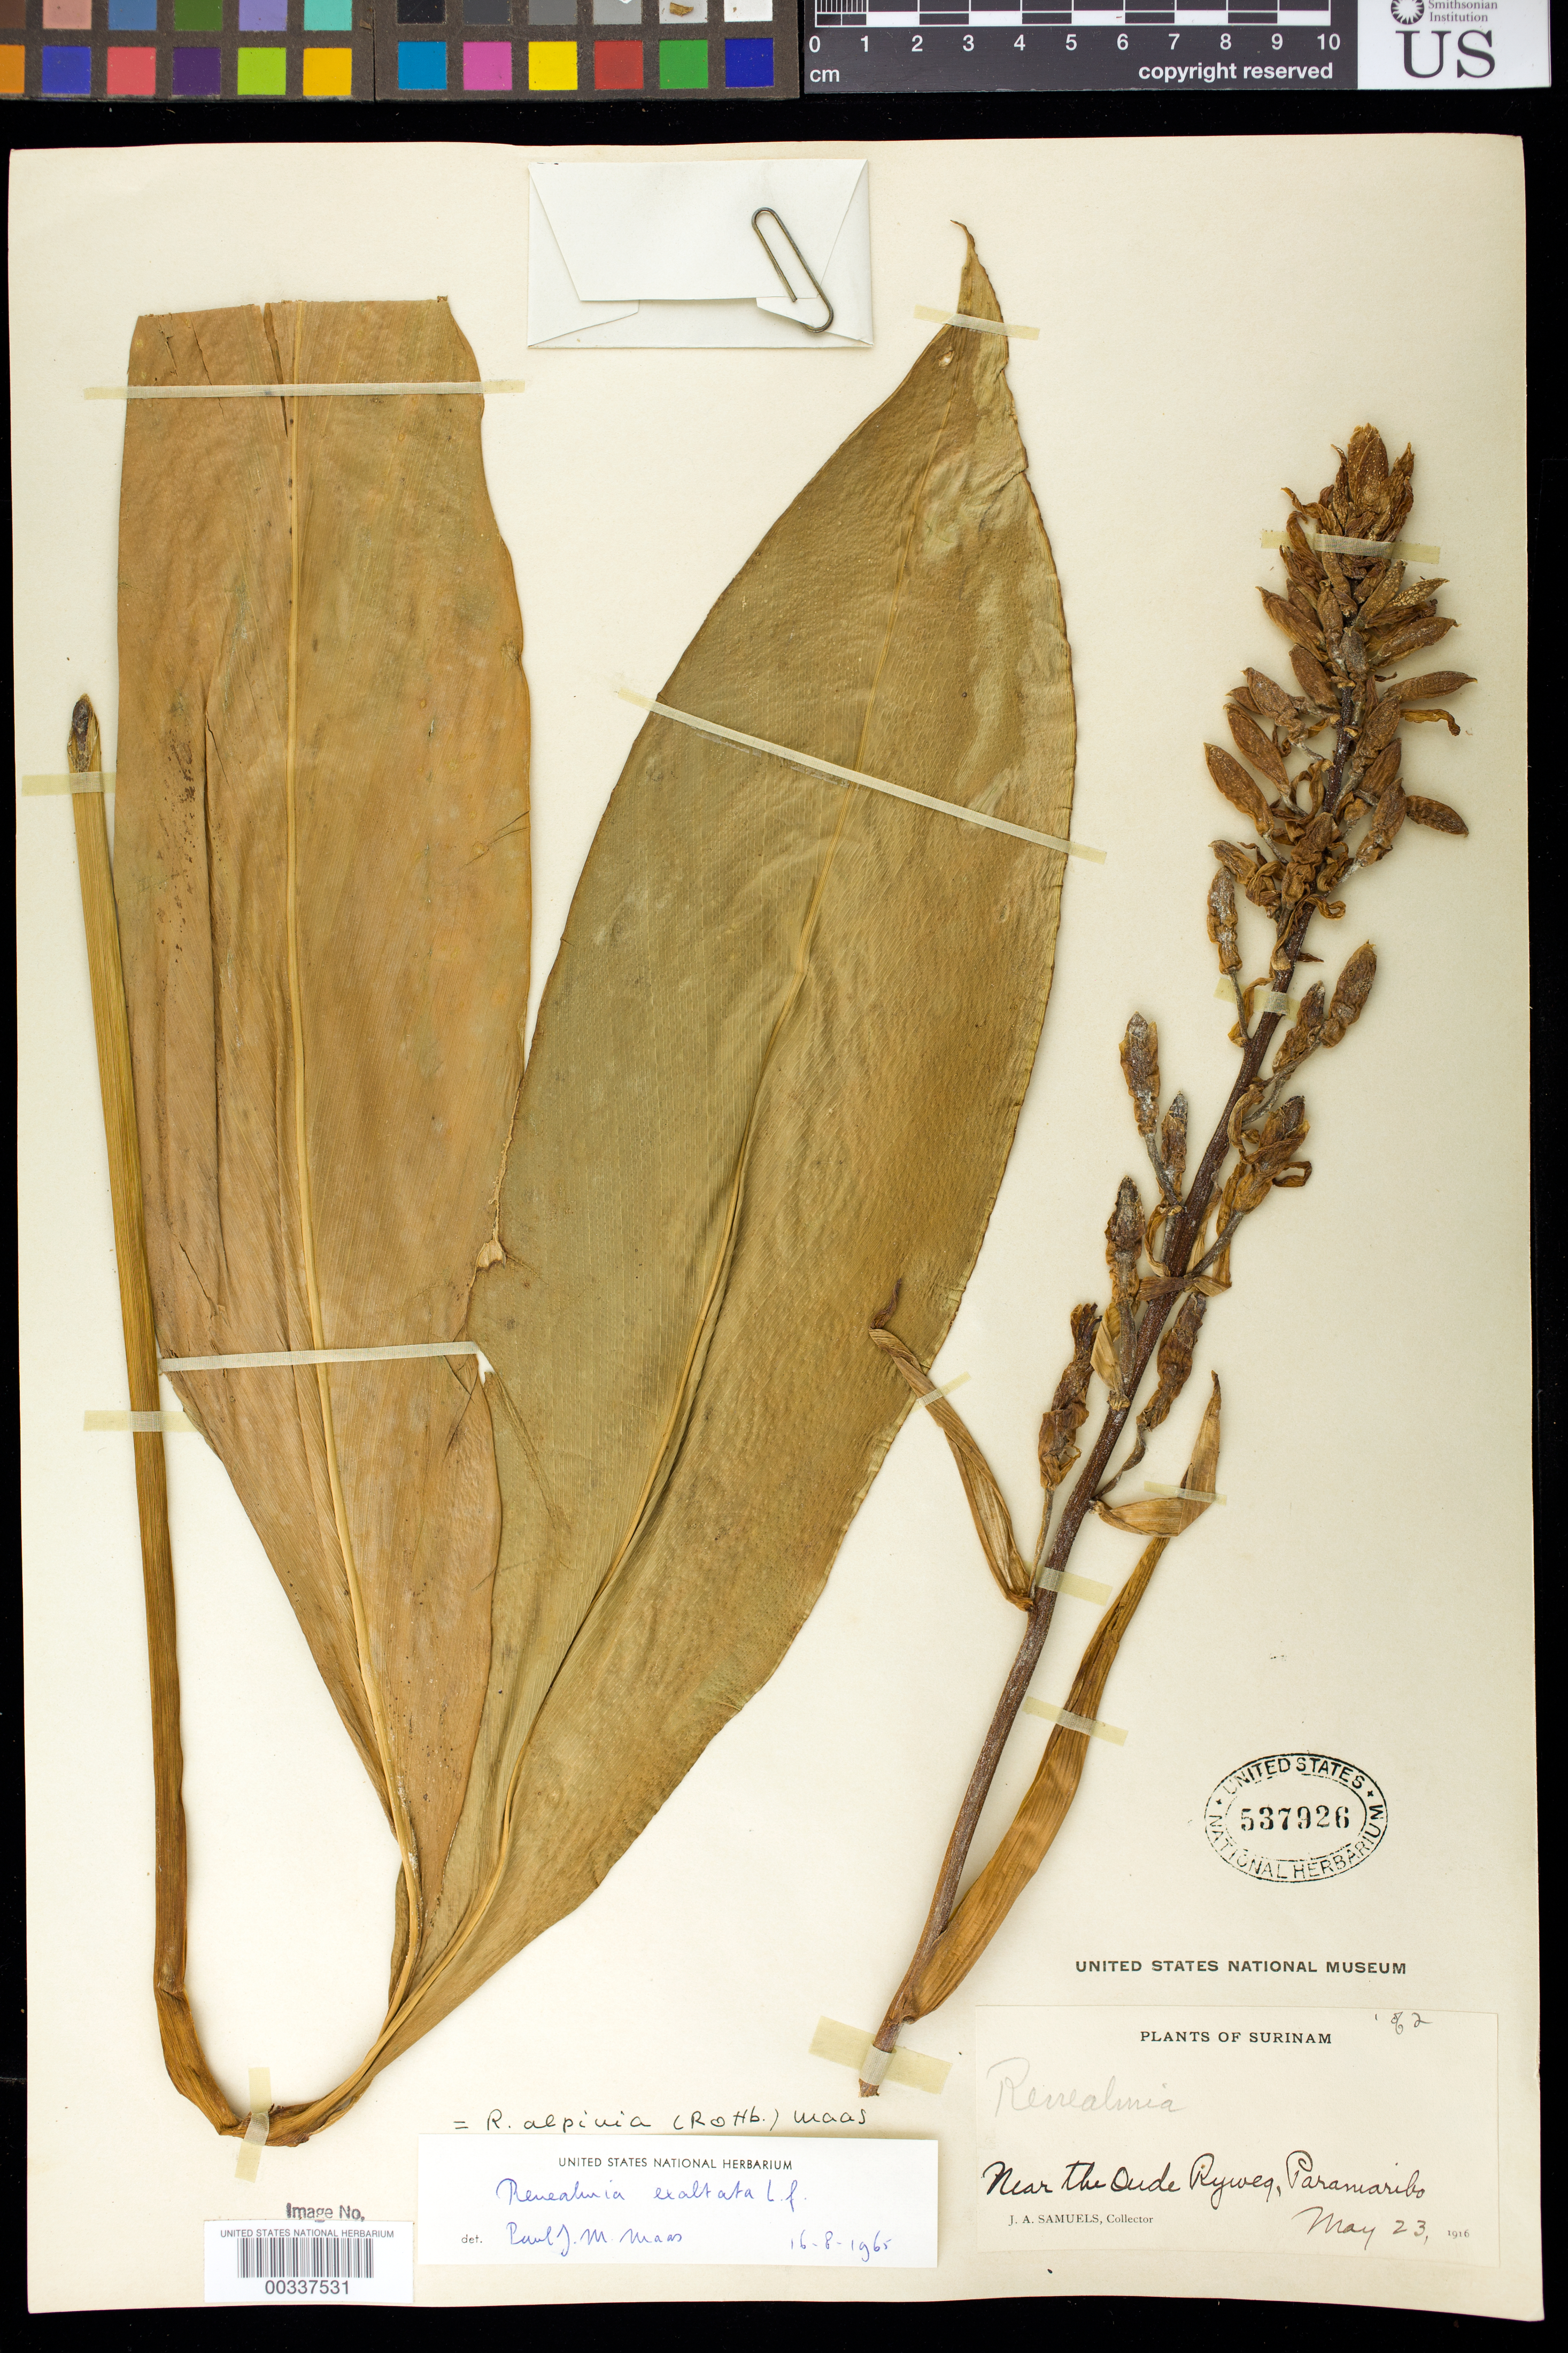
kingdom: Plantae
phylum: Tracheophyta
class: Liliopsida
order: Zingiberales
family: Zingiberaceae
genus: Renealmia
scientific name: Renealmia alpinia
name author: (Rottb.) Maas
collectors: J. A. Samuels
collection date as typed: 23 May 1916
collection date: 1916-05-23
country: Suriname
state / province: Paramaribo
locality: Near the oude ryweg, paramaribo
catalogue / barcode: US 537926